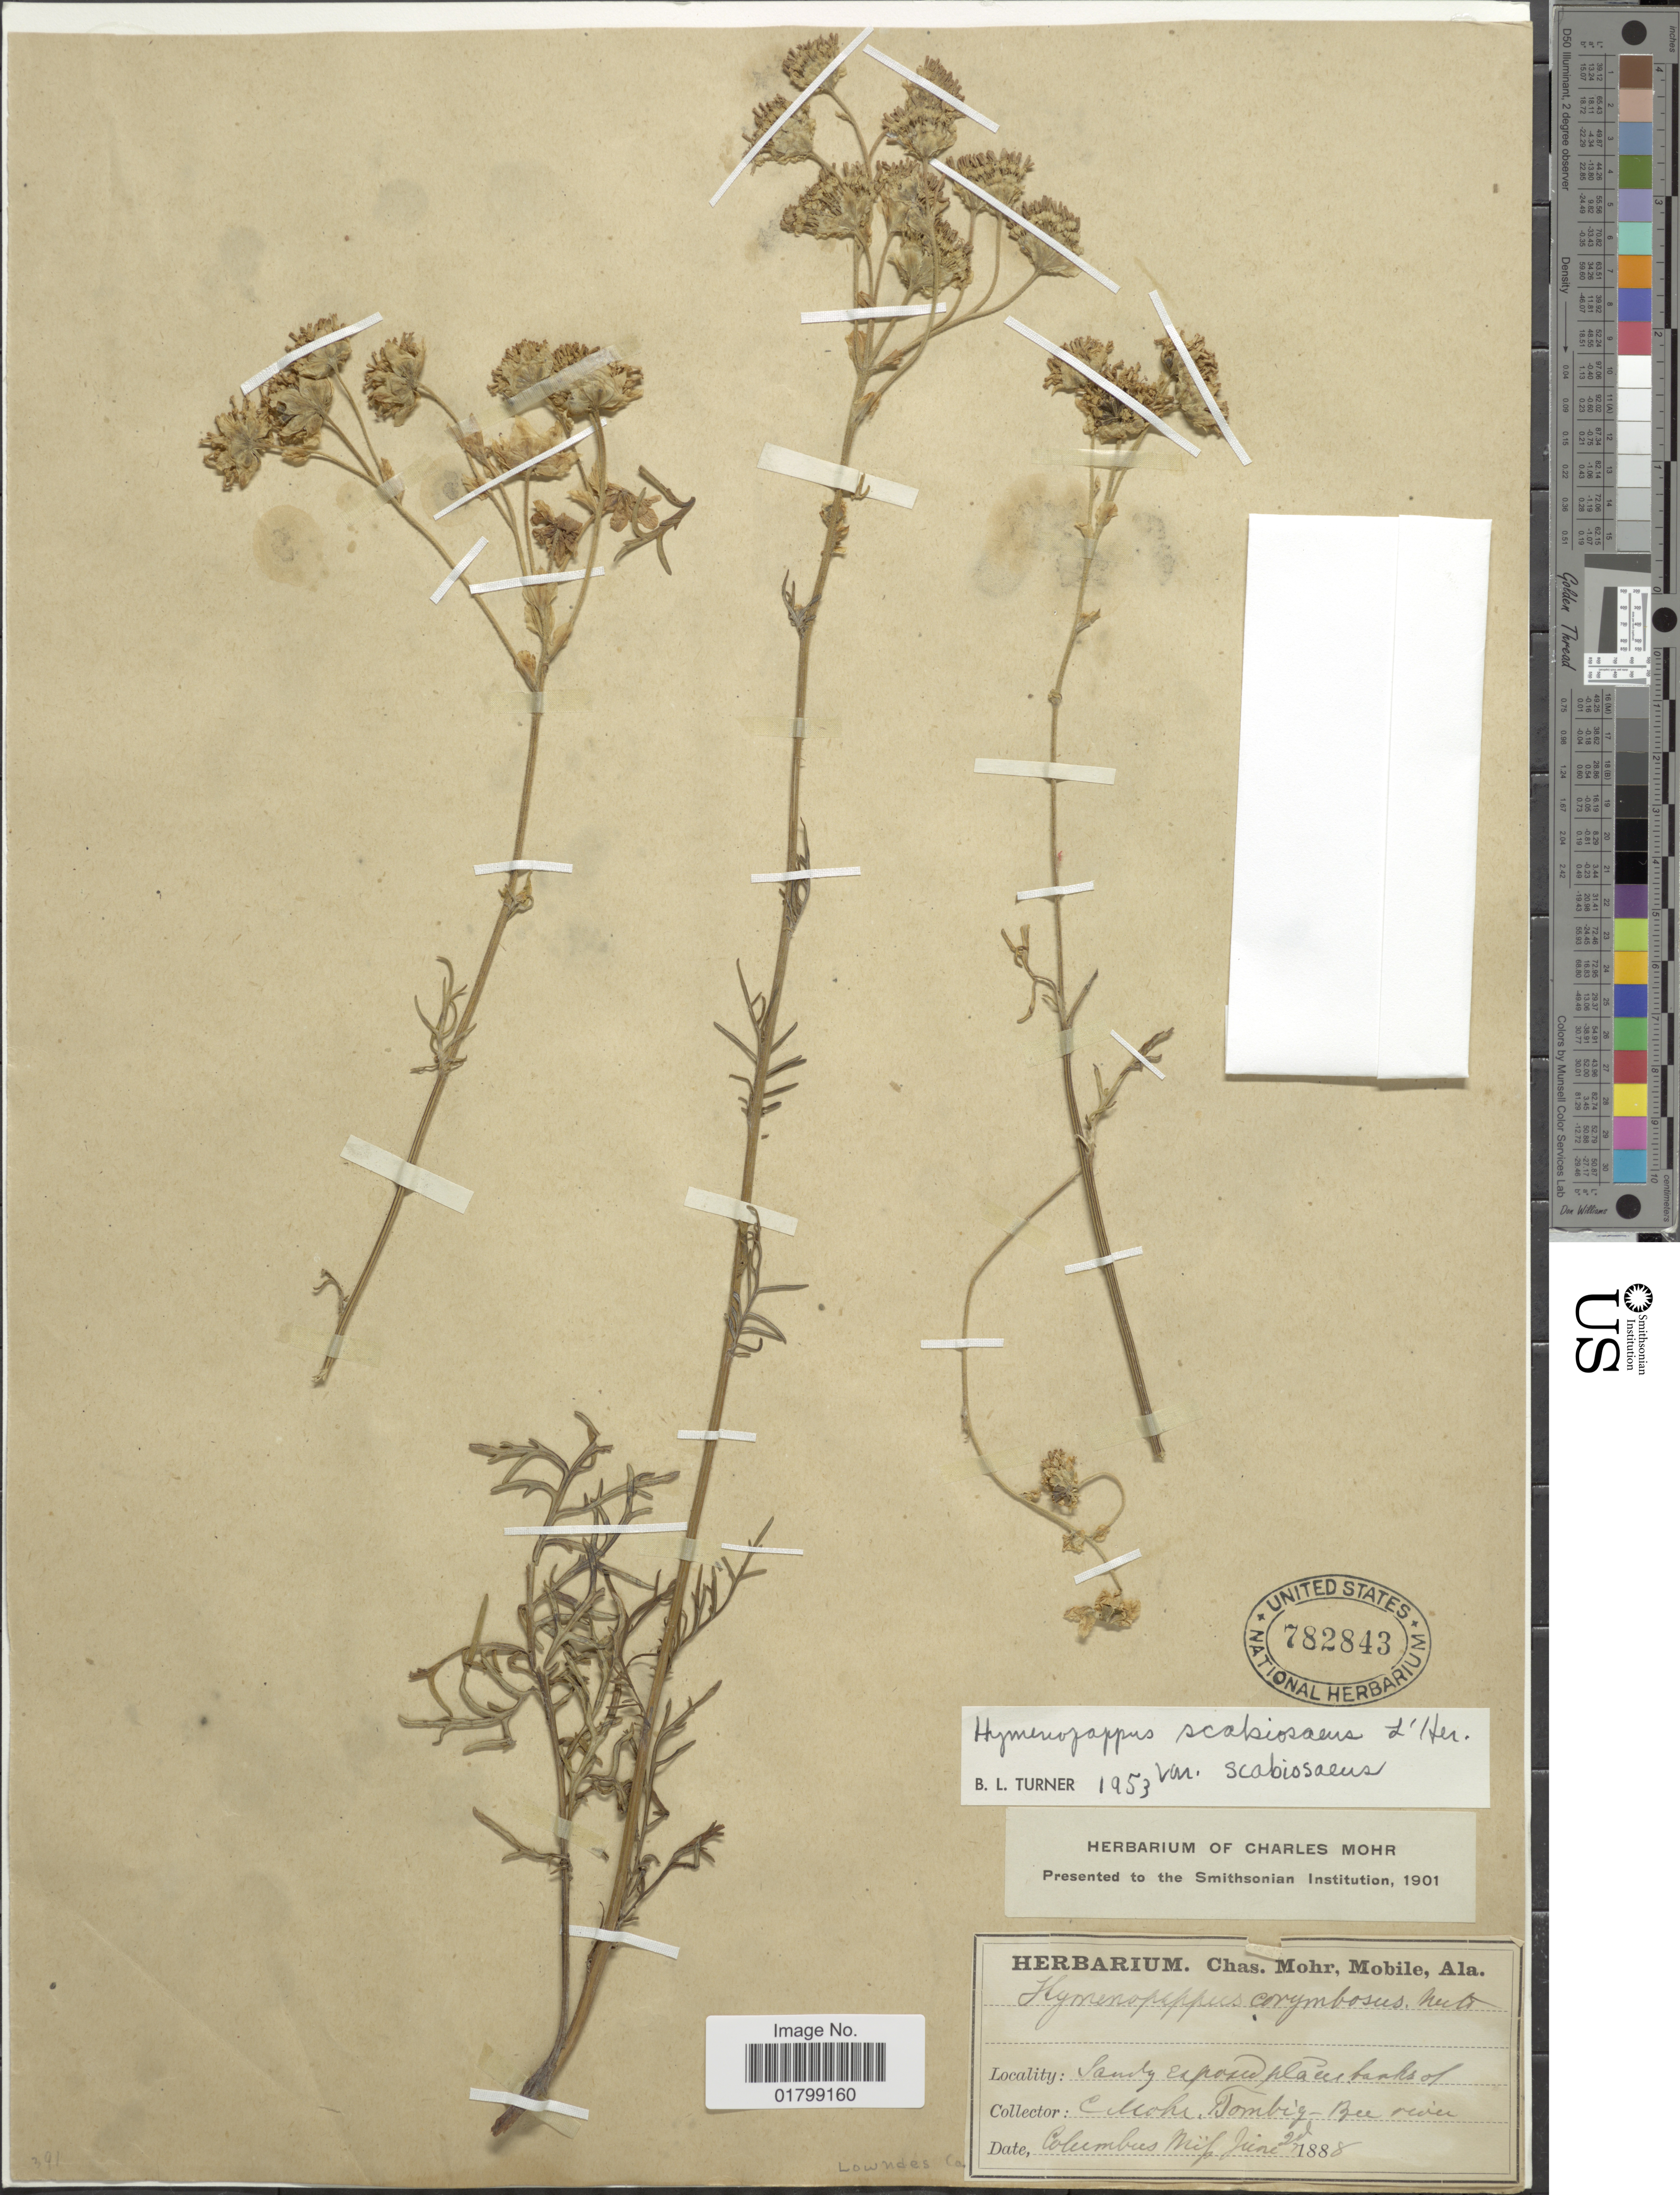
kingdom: Plantae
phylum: Tracheophyta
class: Magnoliopsida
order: Asterales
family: Asteraceae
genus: Hymenopappus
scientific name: Hymenopappus scabiosaeus var. scabiosaeus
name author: L'Hér.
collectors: Mohr, C. T. (herbarium)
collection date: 1888-06-02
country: United States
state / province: Alabama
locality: Tombig-Bee river, Lowndes Co.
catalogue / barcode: US 782843